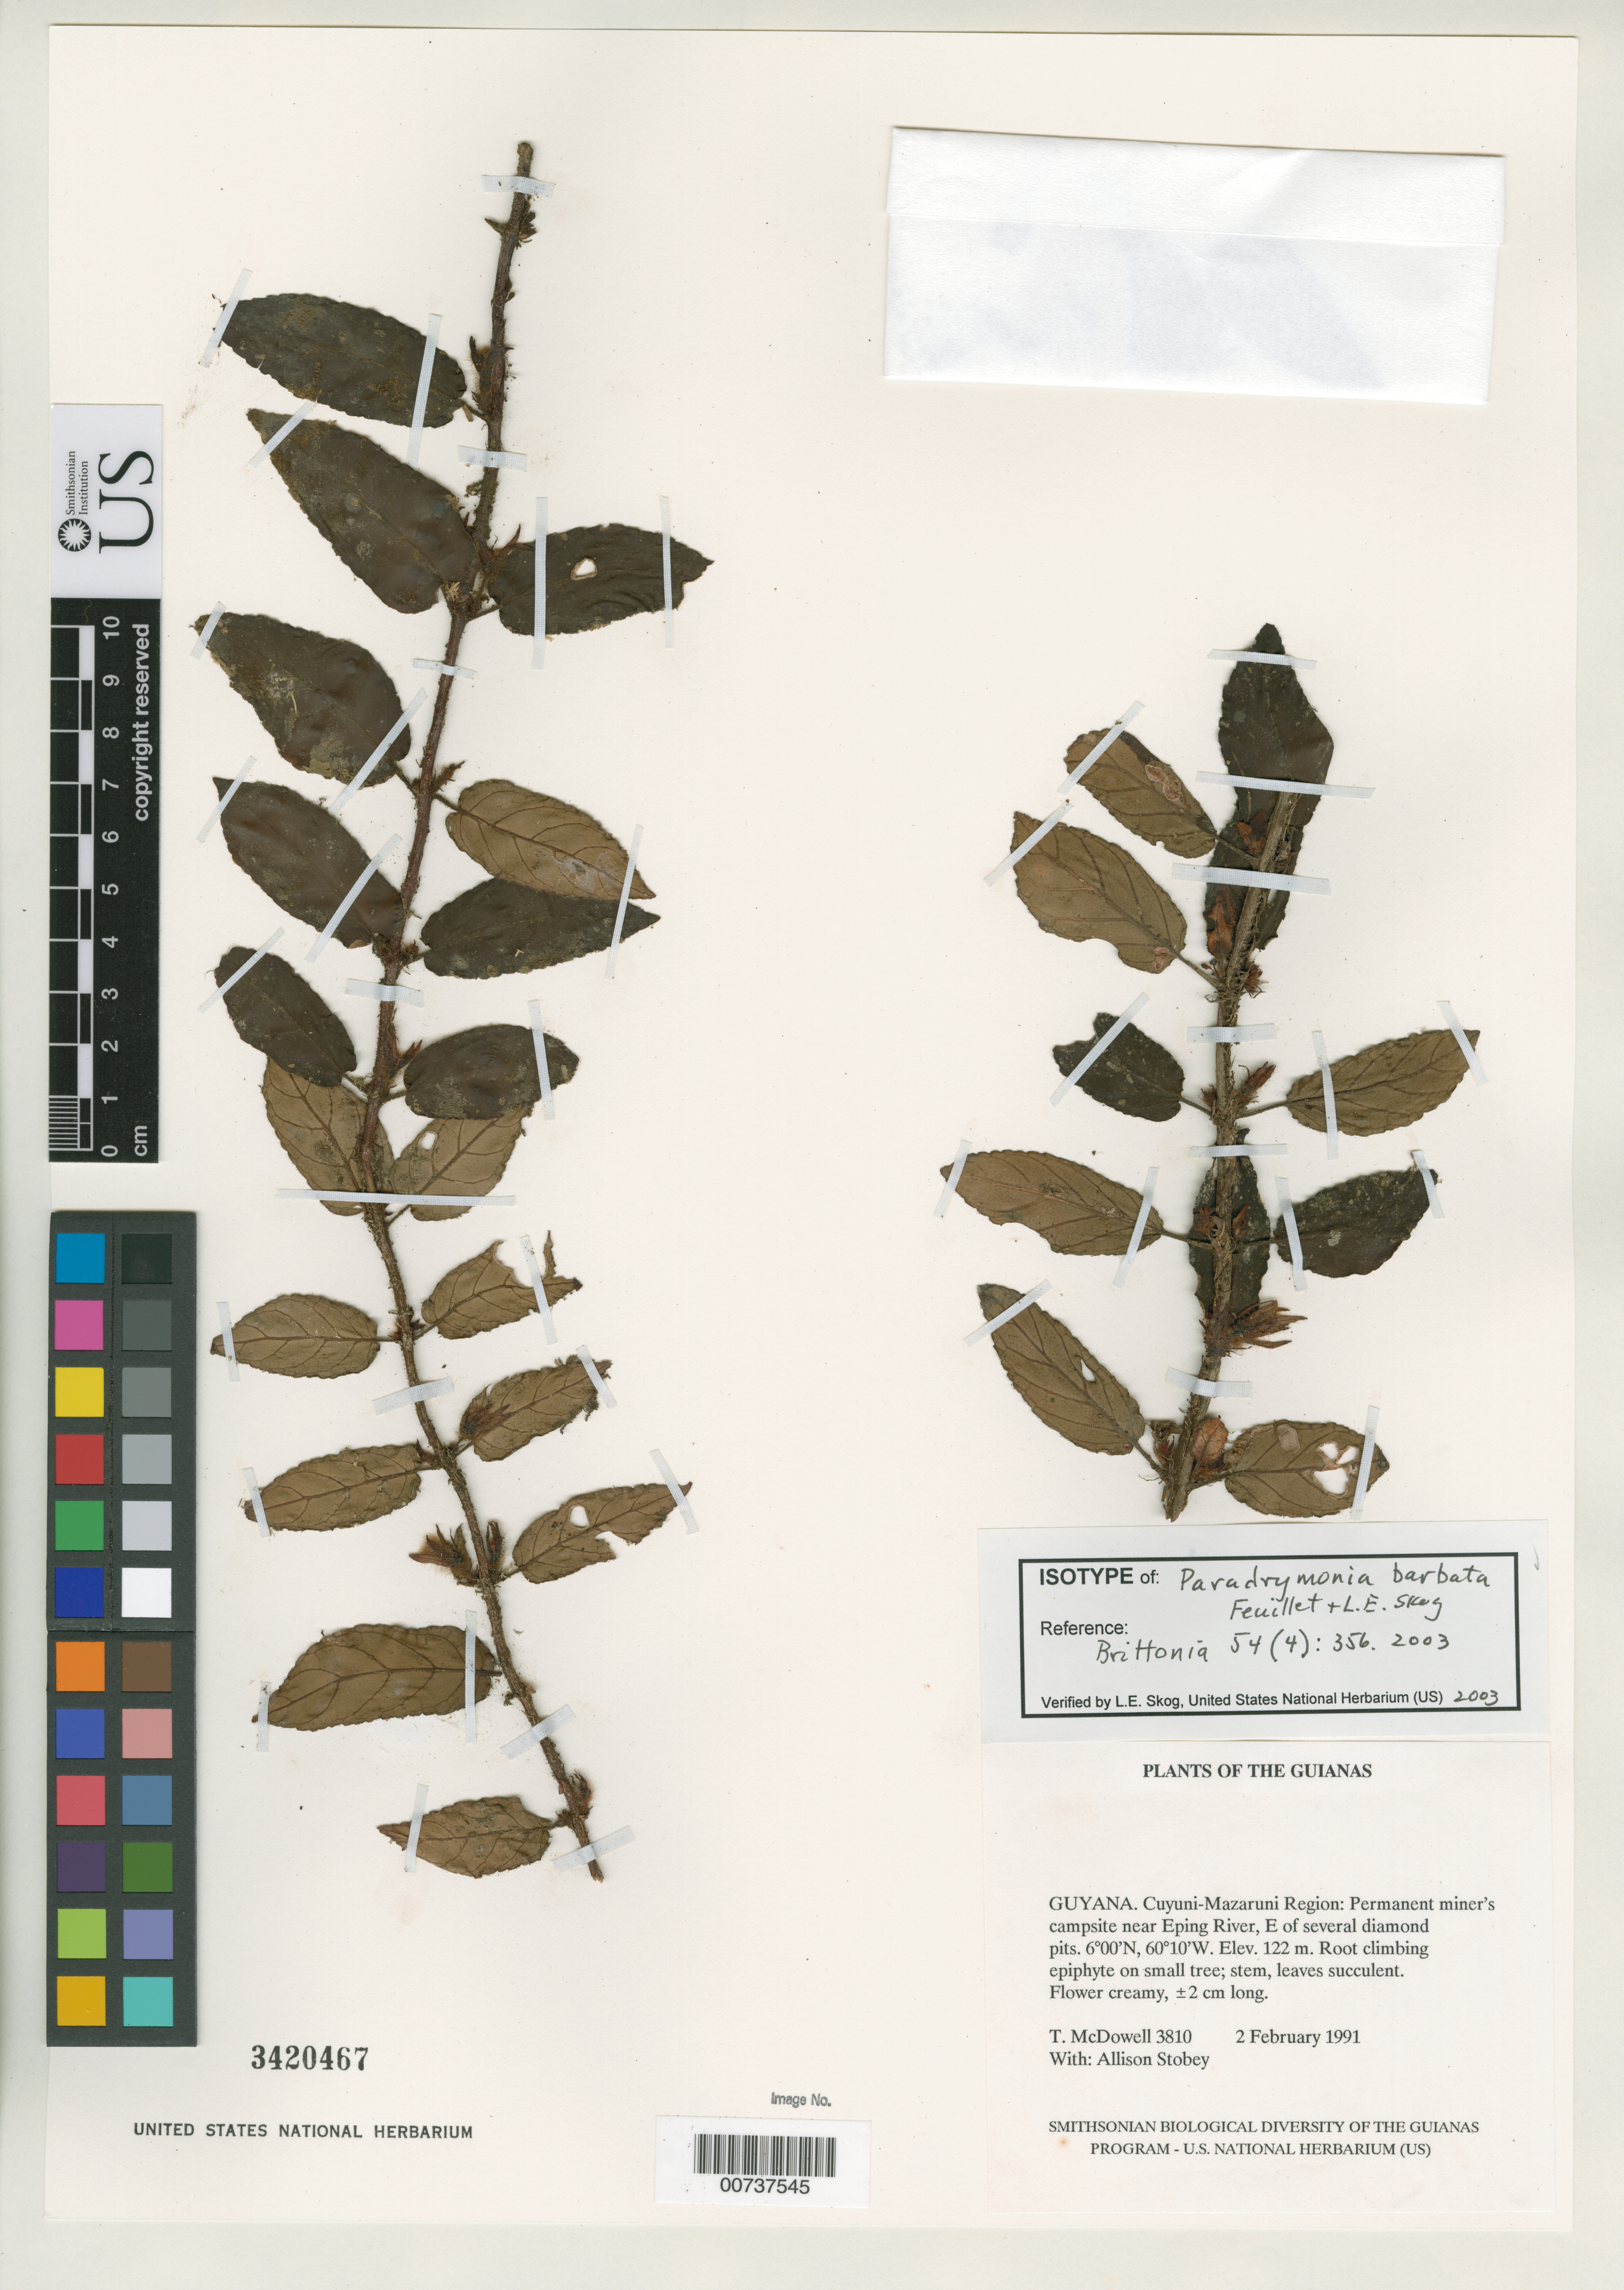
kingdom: Plantae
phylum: Tracheophyta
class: Magnoliopsida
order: Lamiales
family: Gesneriaceae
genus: Paradrymonia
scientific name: Paradrymonia barbata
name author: Feuillet & L.E. Skog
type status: Isotype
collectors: T. McDowell & A. Stobey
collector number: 3810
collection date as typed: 02 Feb 1991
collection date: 1991-02-02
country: Guyana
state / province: Cuyuni-Mazaruni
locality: Permanent miner's campsite near Eping River, E of several diamond pits.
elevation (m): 122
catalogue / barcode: US 3420467